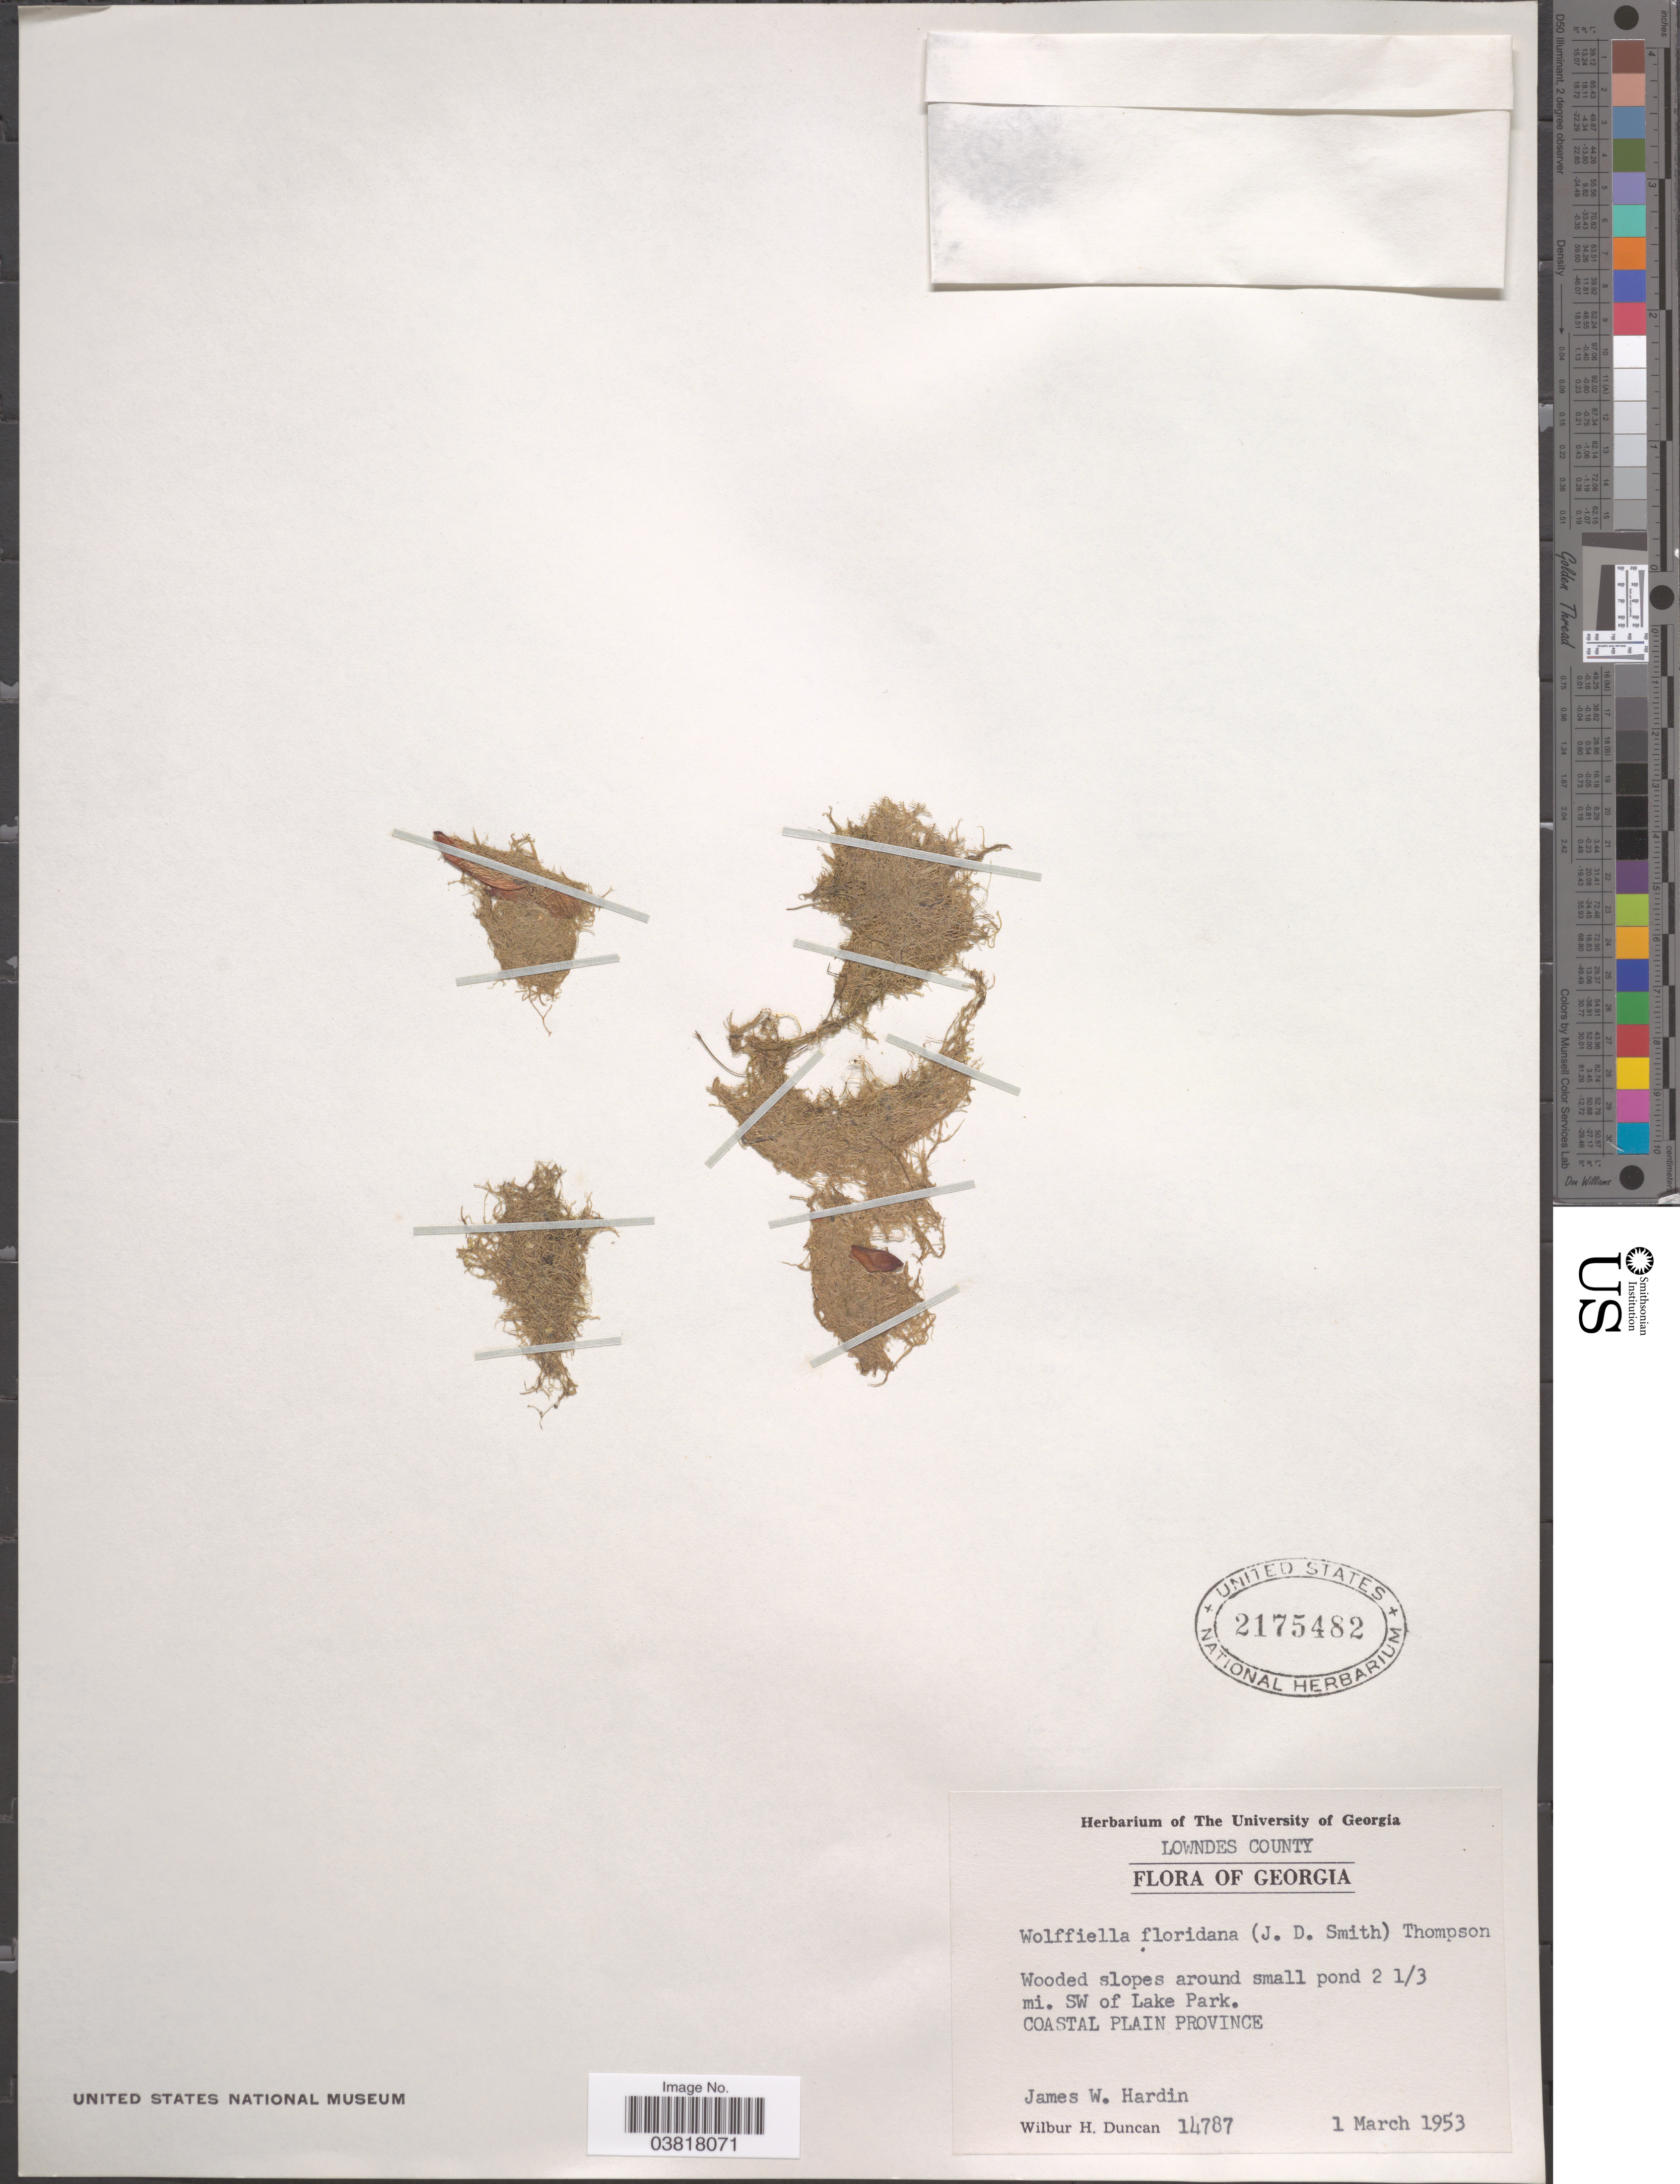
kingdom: Plantae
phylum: Tracheophyta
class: Liliopsida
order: Alismatales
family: Araceae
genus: Wolffiella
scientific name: Wolffiella floridana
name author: (Donn. Sm.) C.H. Thomps.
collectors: J. W. Hardin & W. H. Duncan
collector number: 14787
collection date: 1953-03-01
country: United States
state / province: Georgia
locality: Lowndes County. 2 1/3 mi. SW of Lake Park. Coastal Plain Province.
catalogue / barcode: US 2175482